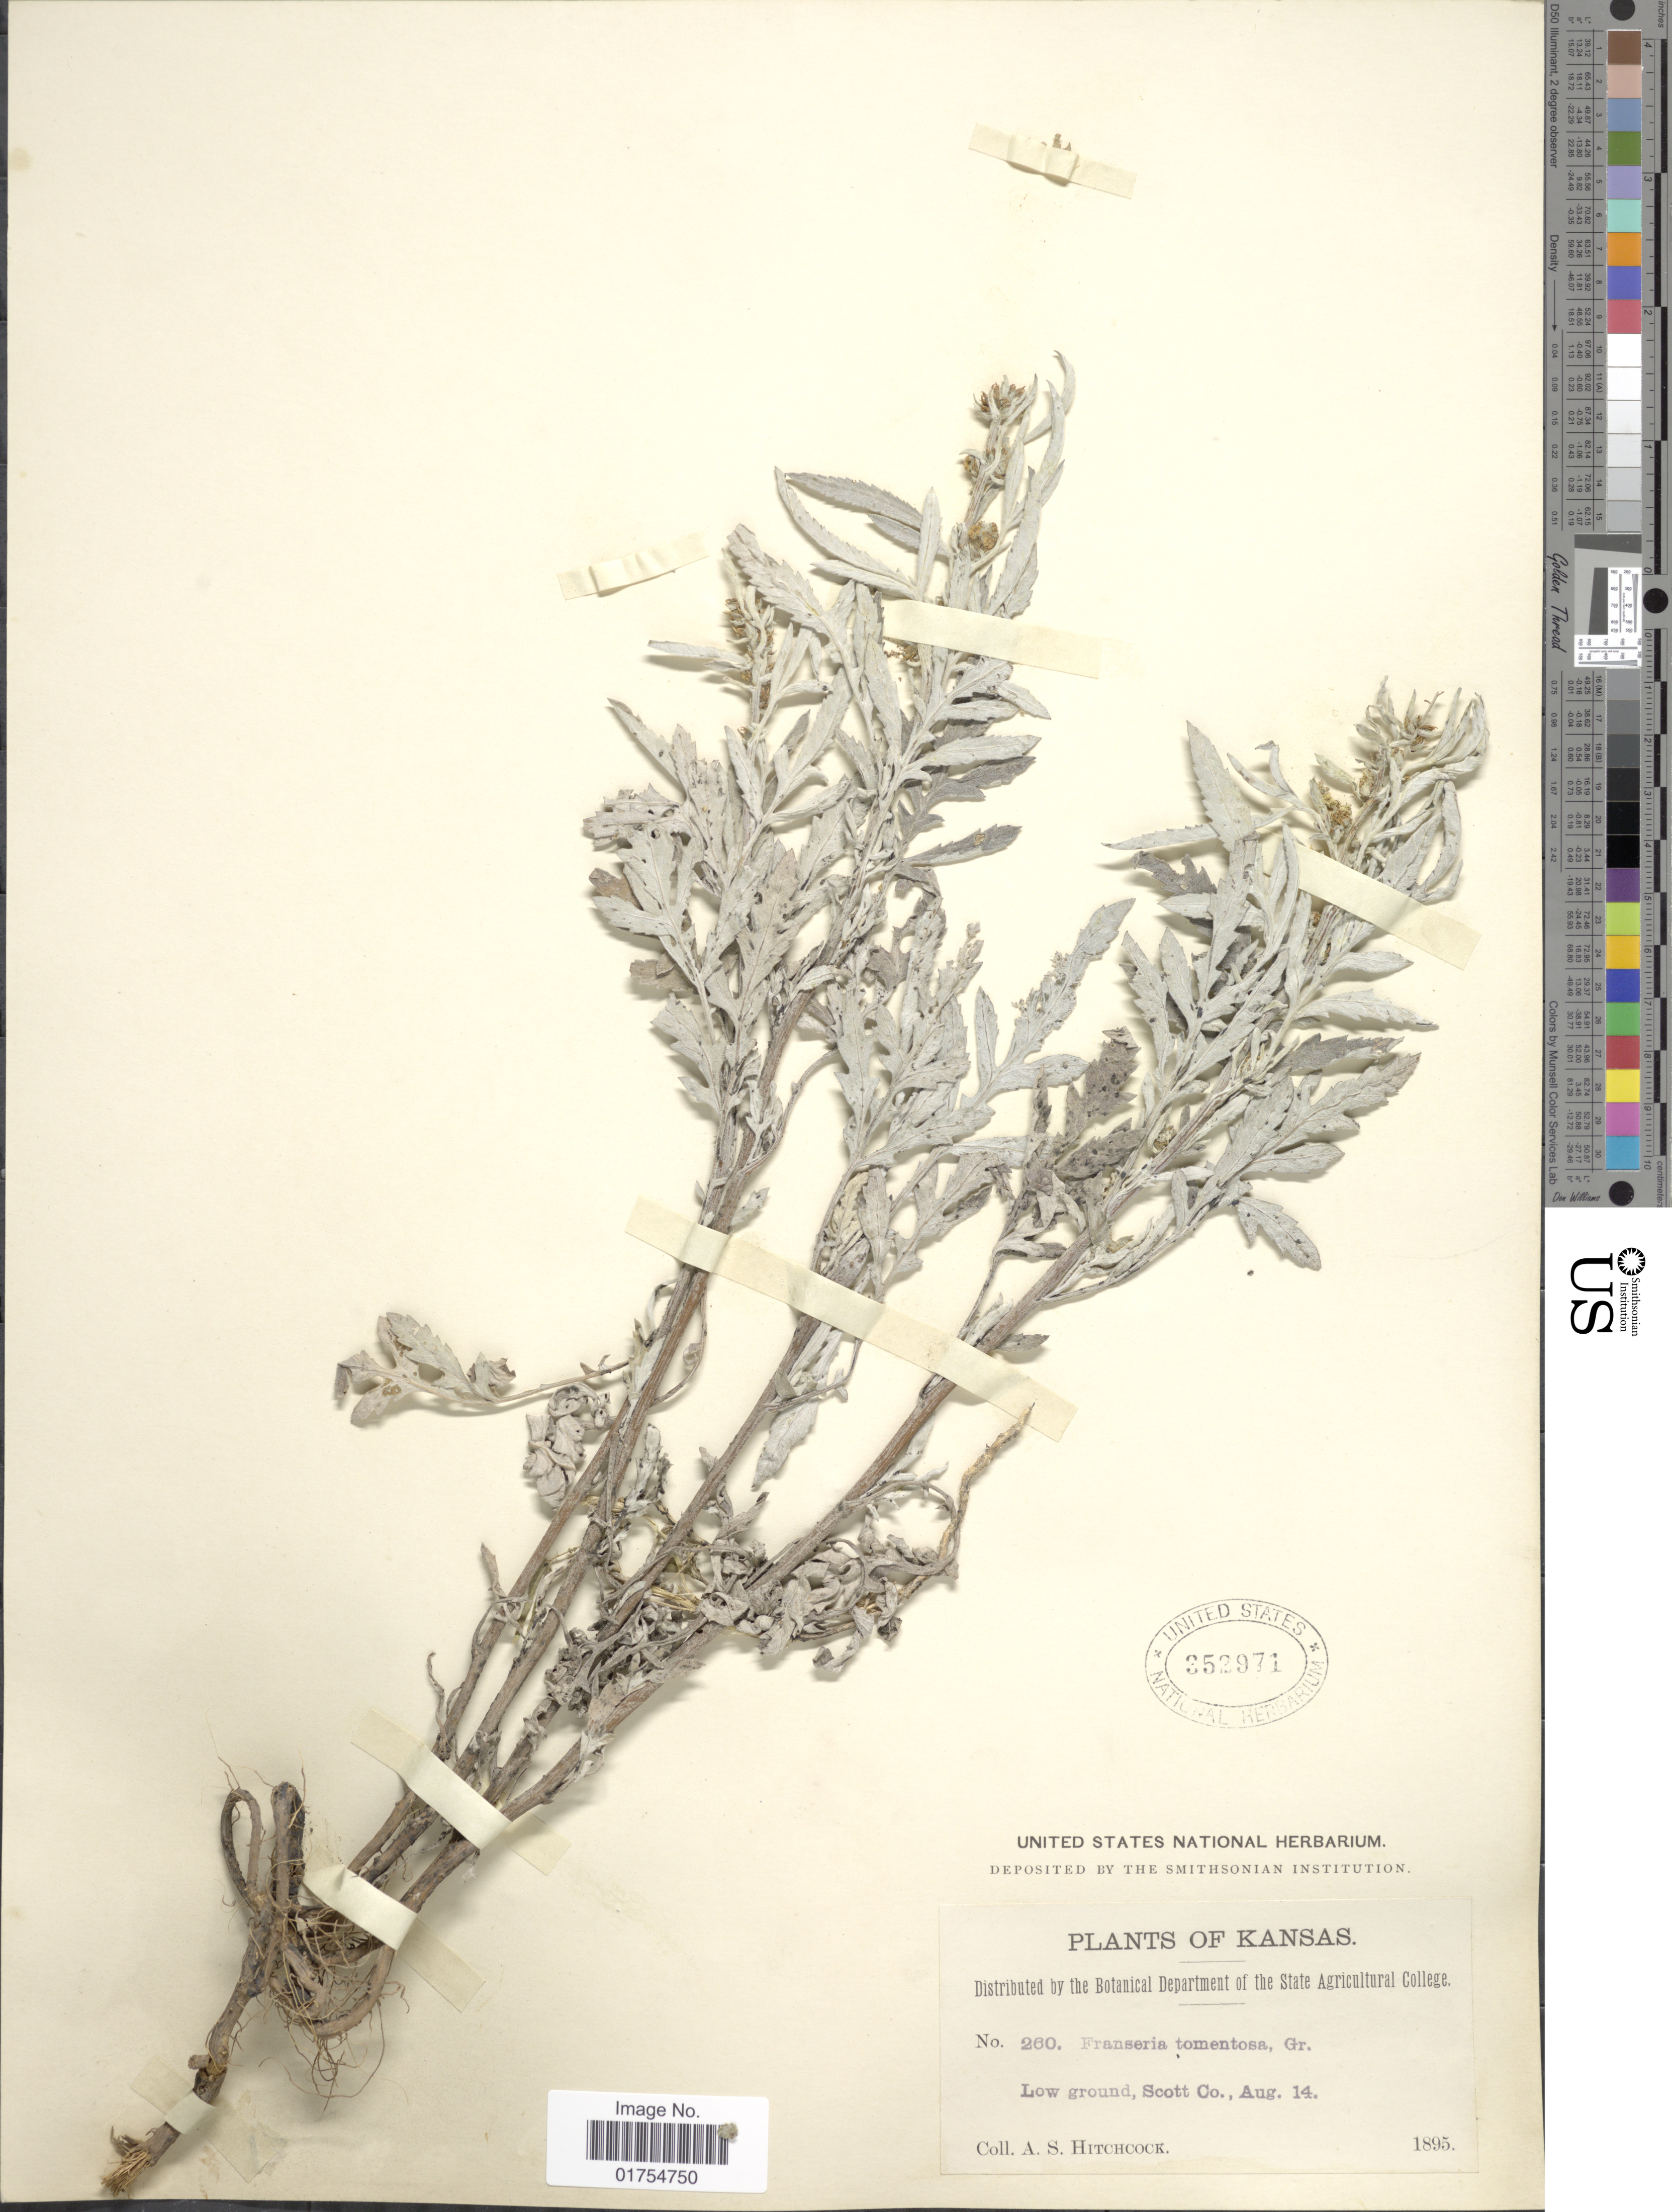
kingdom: Plantae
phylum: Tracheophyta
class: Magnoliopsida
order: Asterales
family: Asteraceae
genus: Franseria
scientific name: Franseria tomentosa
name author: A. Gray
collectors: A. S. Hitchcock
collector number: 260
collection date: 1895-08-14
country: United States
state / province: Kansas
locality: Scott Co.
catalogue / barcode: US 352971